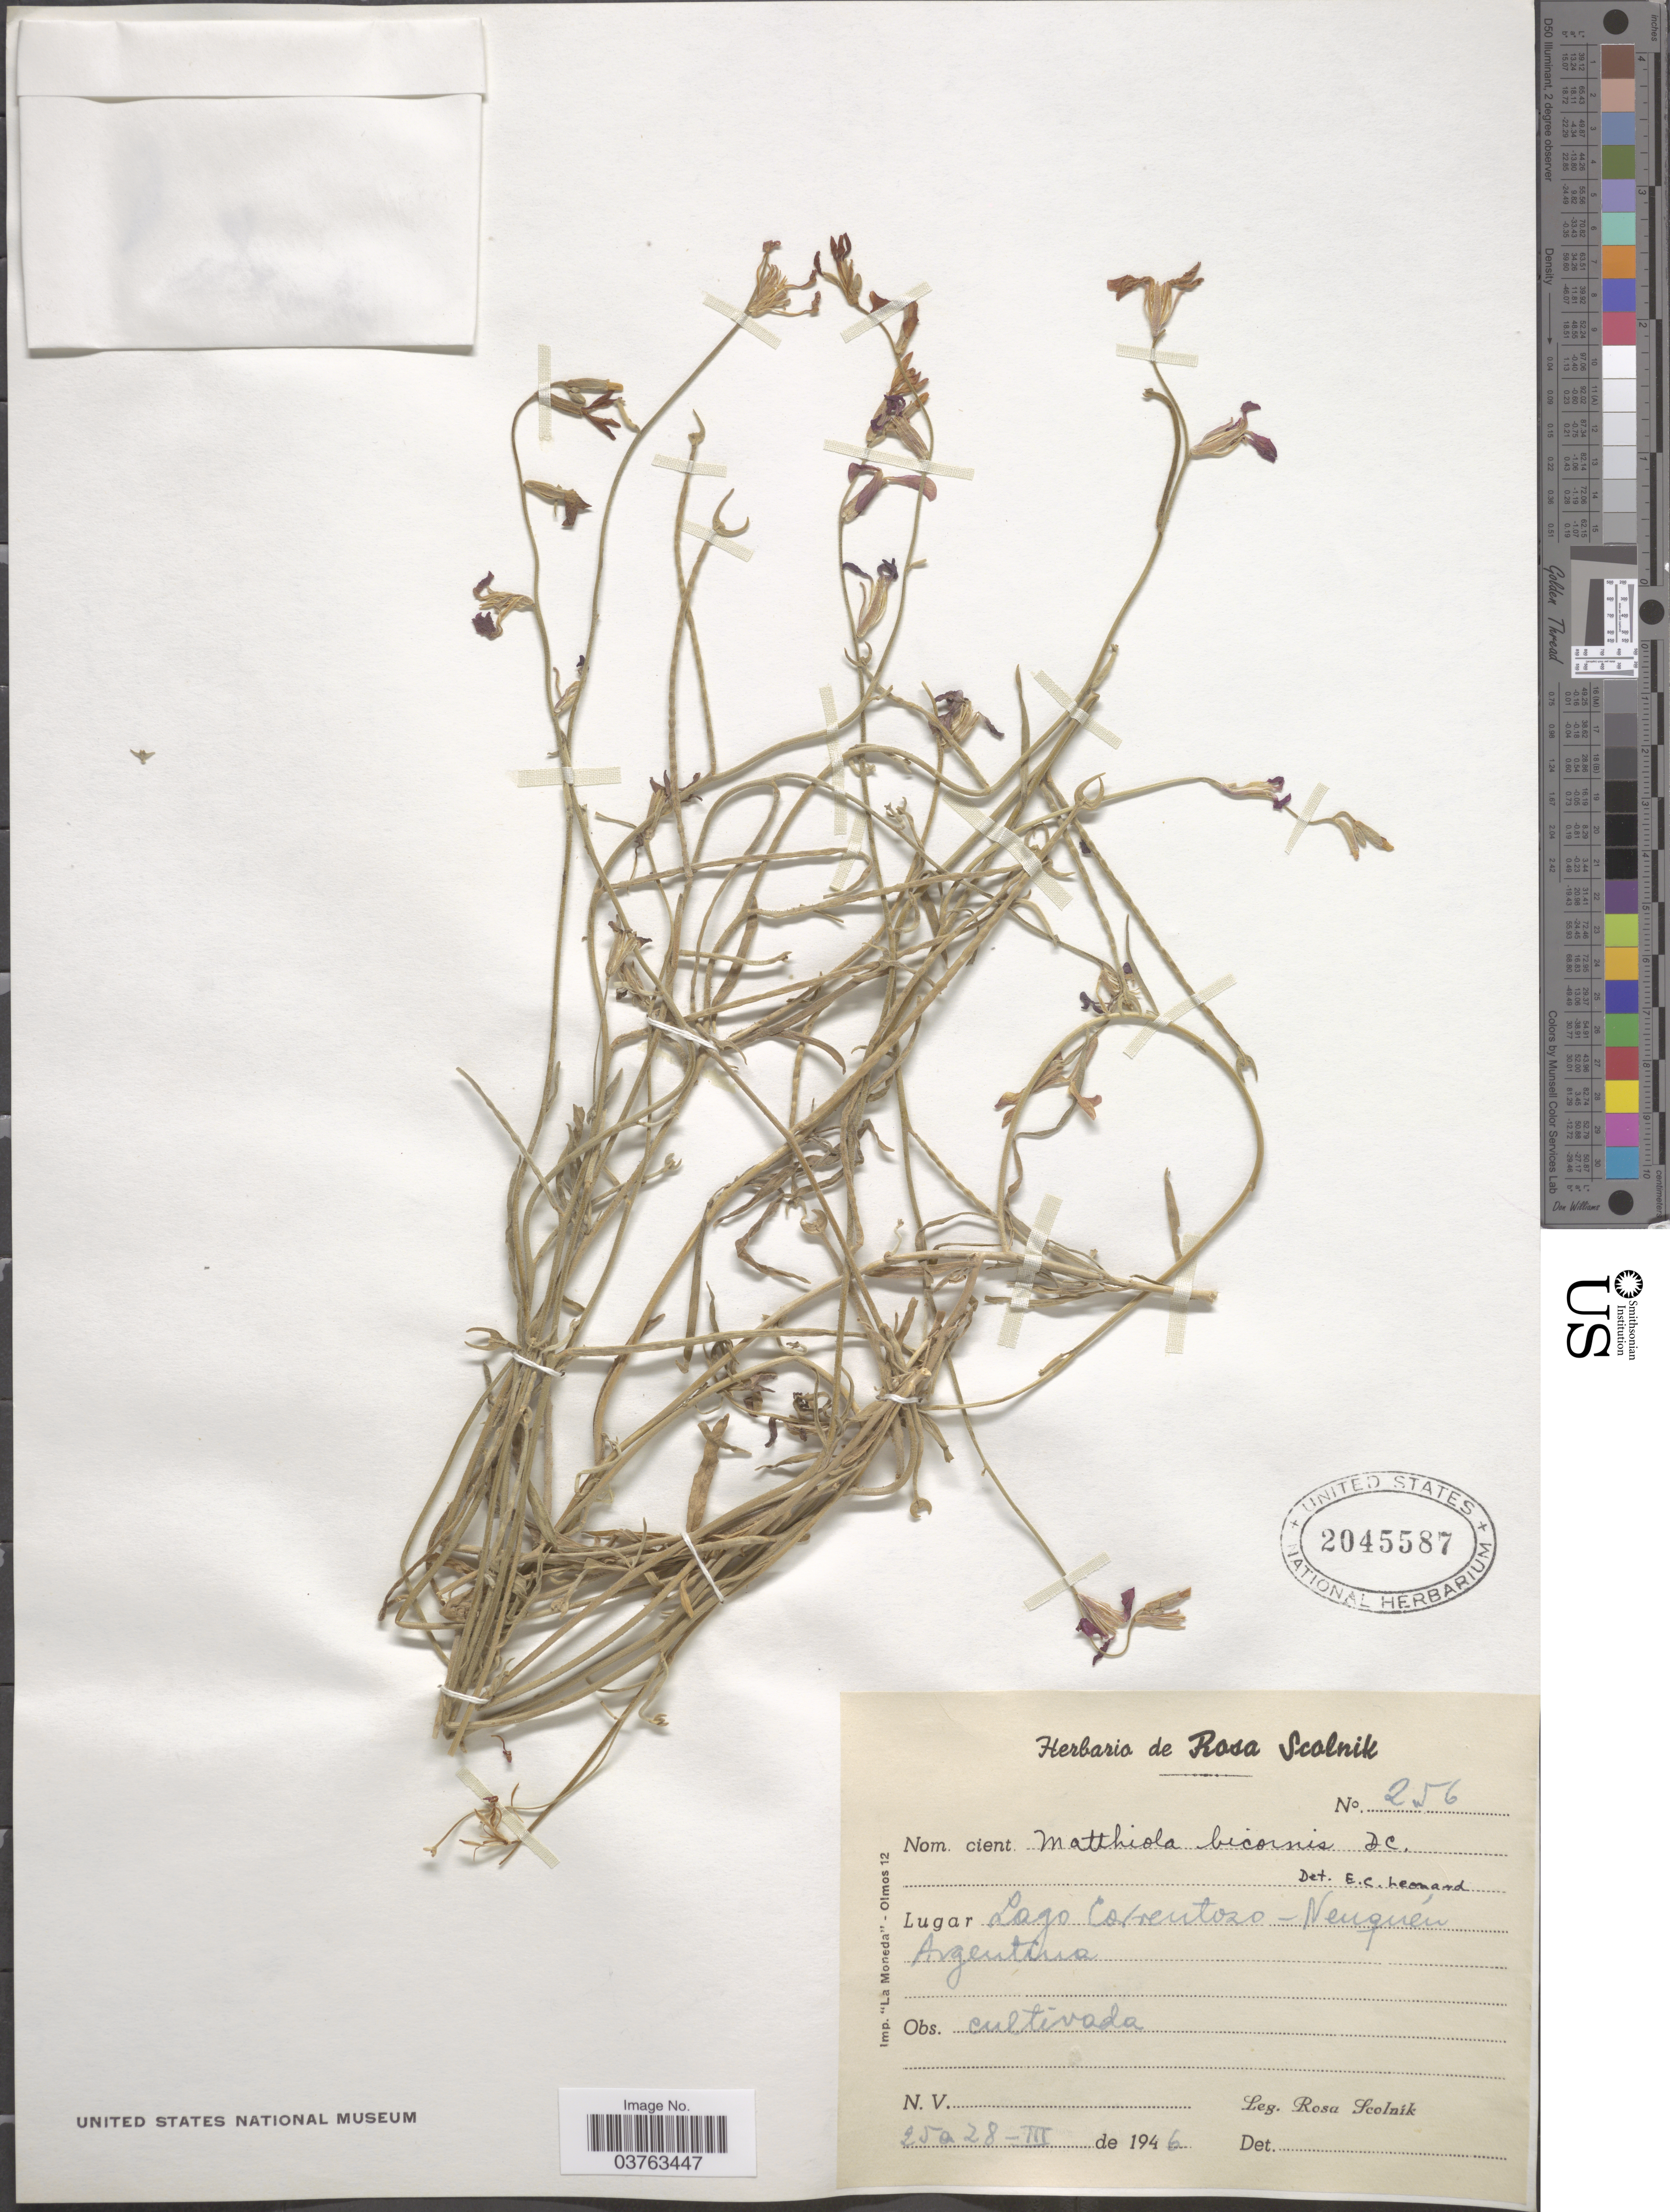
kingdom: Plantae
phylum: Tracheophyta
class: Magnoliopsida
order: Brassicales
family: Brassicaceae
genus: Matthiola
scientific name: Matthiola bicornis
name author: (Sm.) DC.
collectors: R. Scolnik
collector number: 256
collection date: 1946-03-25/1946-03-28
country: Argentina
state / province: Neuquen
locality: Lago Correntoso.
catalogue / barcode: US 2045587